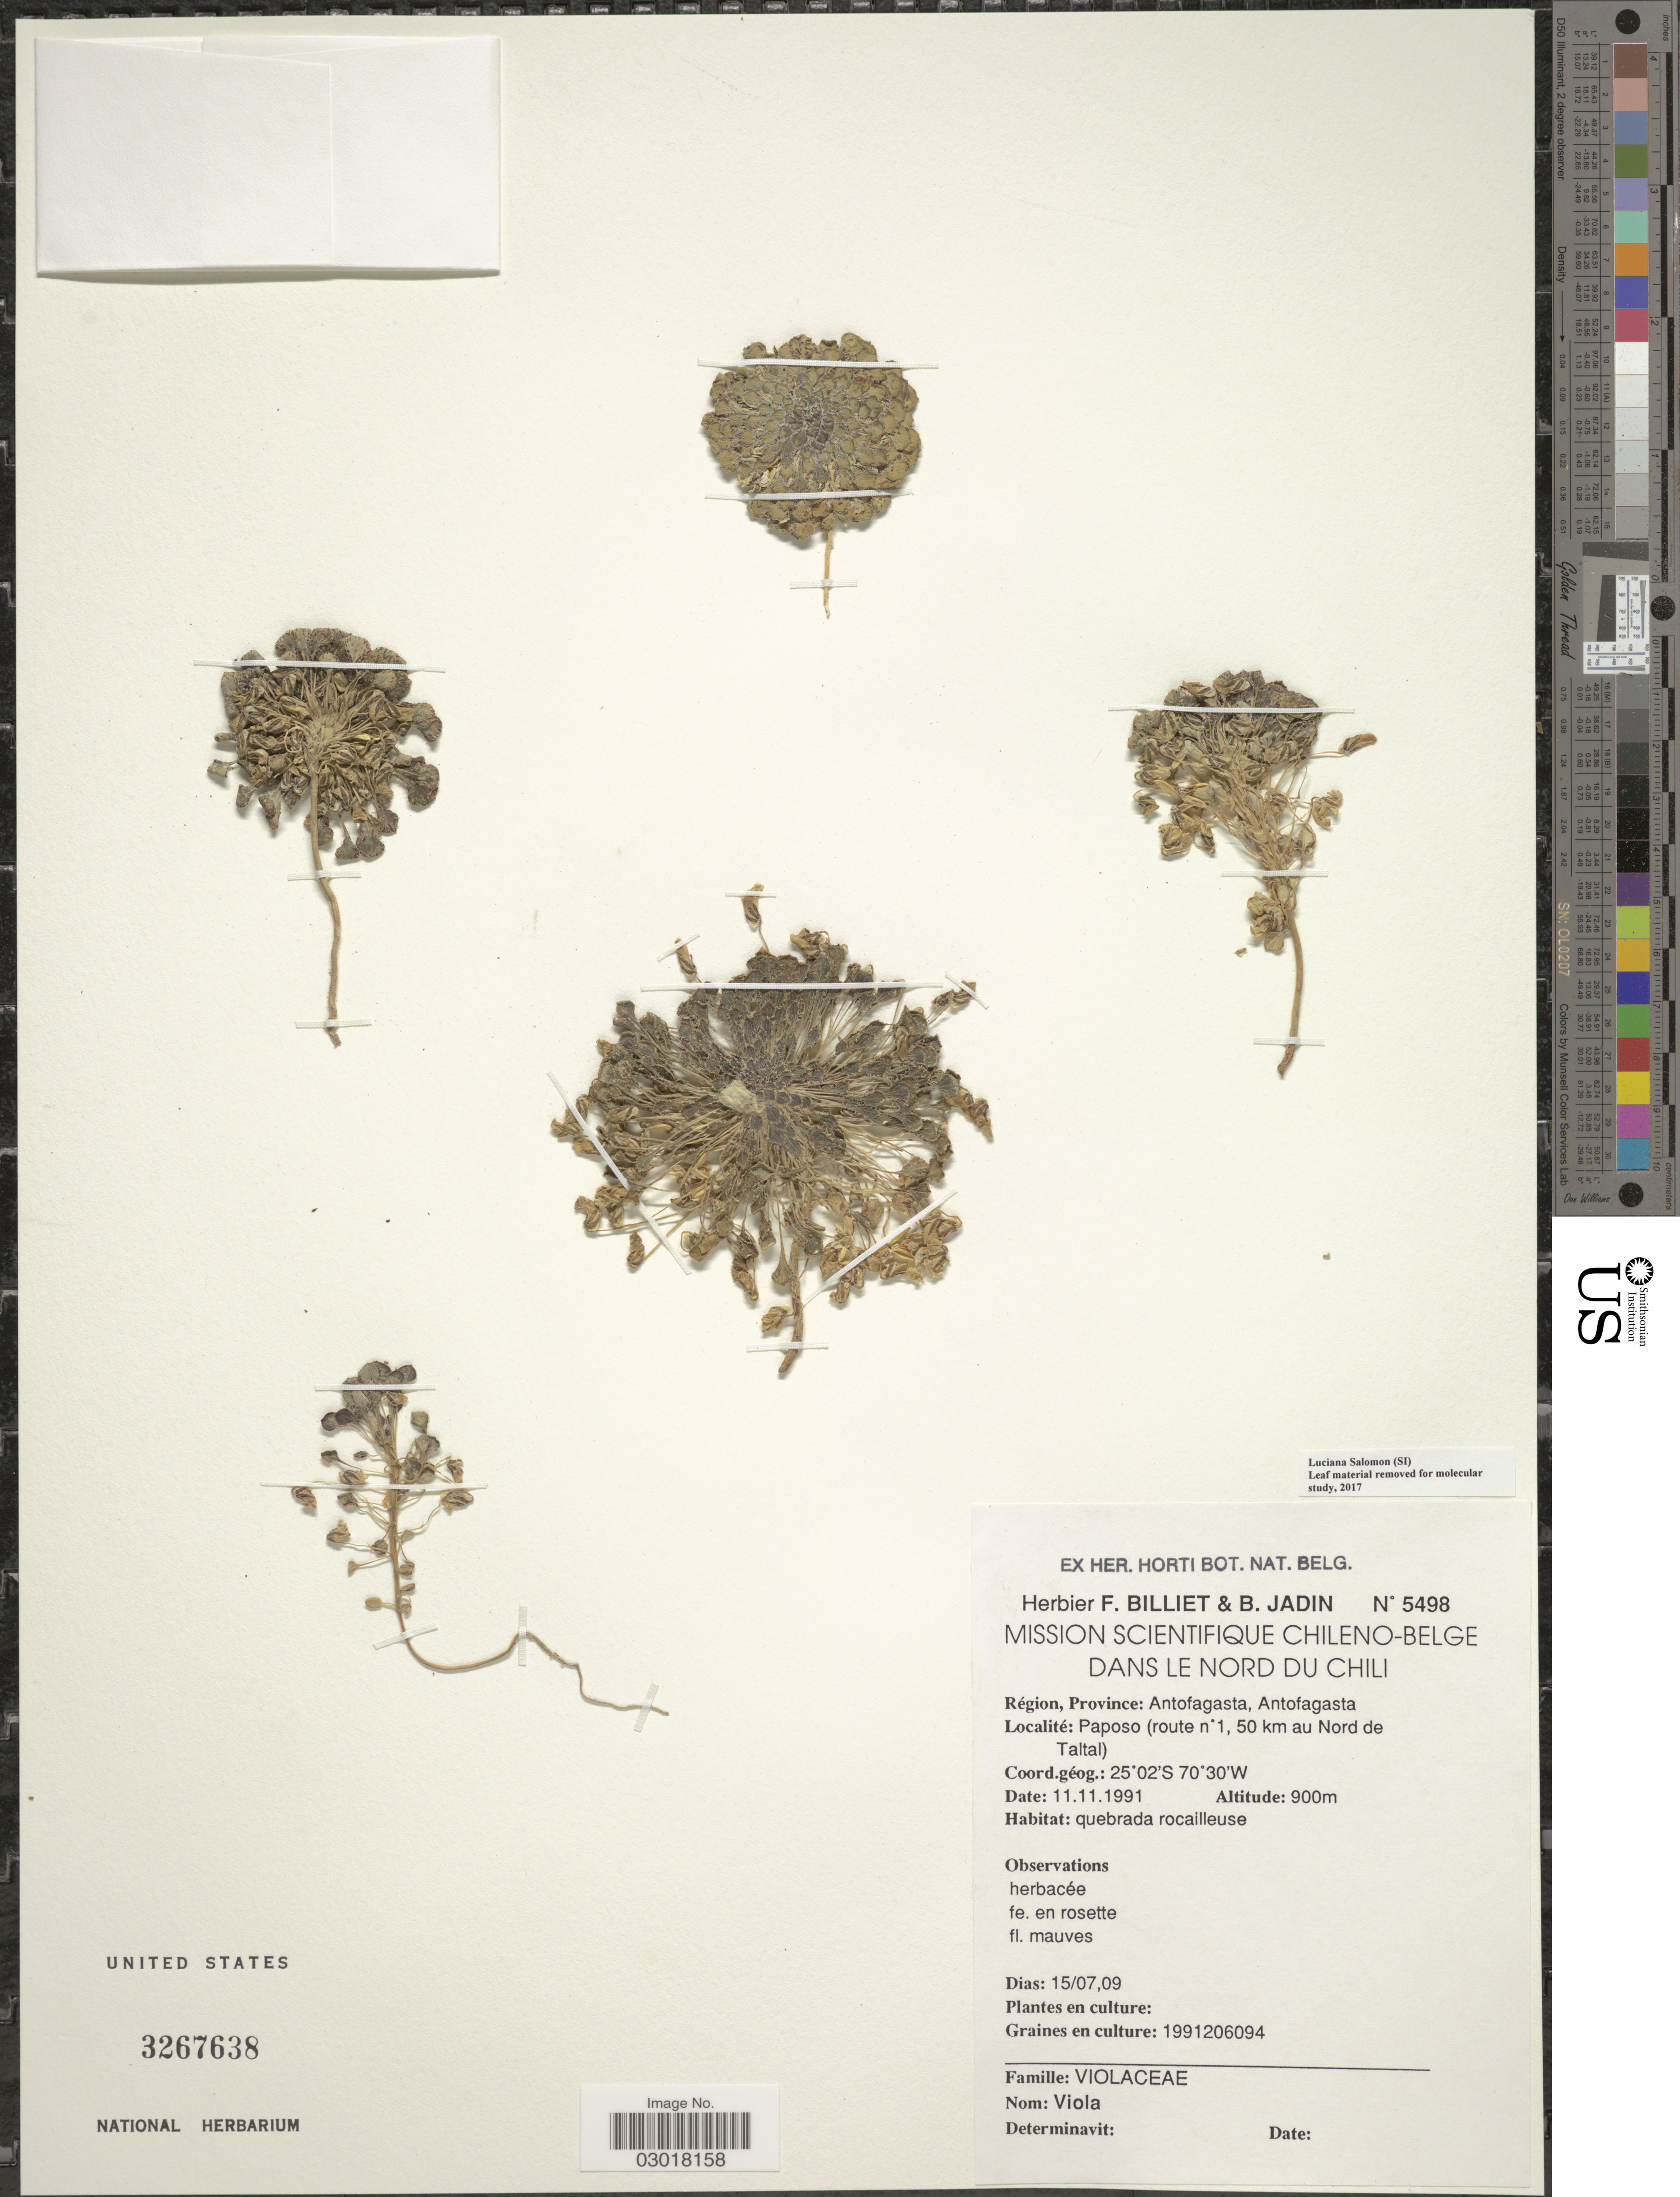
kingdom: Plantae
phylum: Tracheophyta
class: Magnoliopsida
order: Malpighiales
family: Violaceae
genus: Viola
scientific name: Viola sp.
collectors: ex herb. F. Billiet & B. Jadin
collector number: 5498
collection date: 1991-11-11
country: Chile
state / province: Antofagasta (II)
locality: Région: Antofagasta. Paposo (route n°1,50 km au Nord de Taltal)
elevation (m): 900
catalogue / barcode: US 3267638